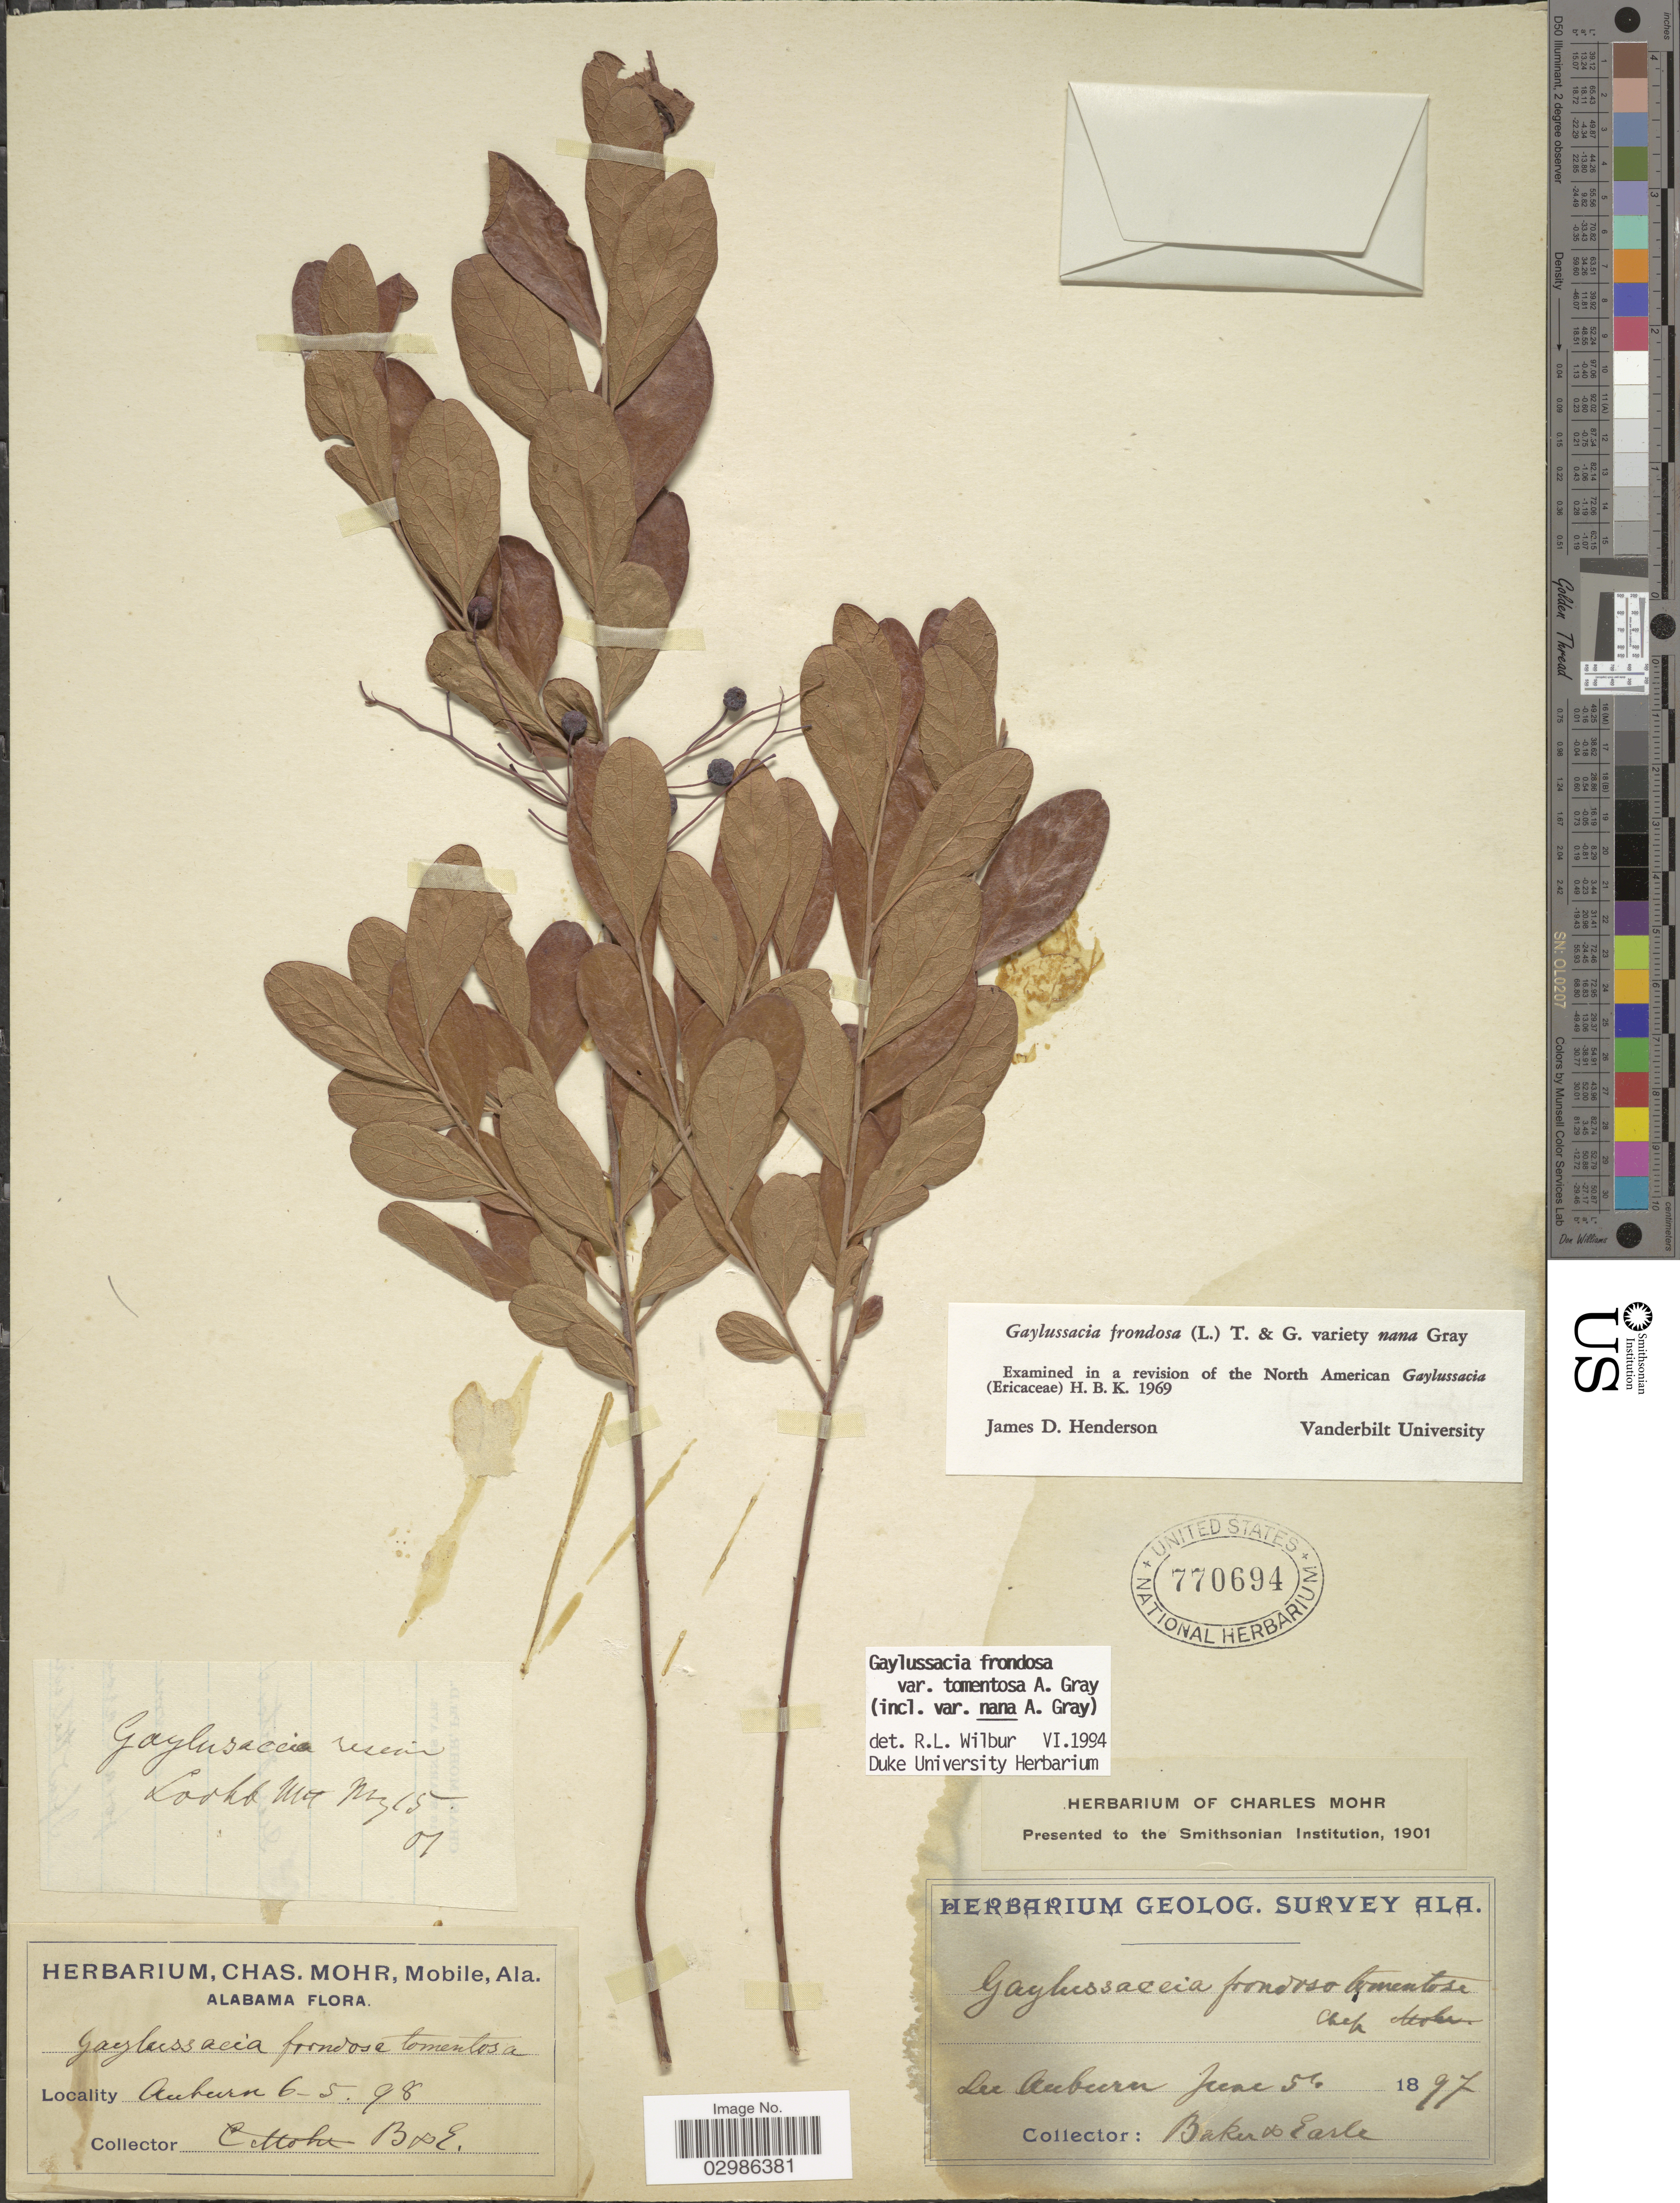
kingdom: Plantae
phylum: Tracheophyta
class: Magnoliopsida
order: Ericales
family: Ericaceae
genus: Gaylussacia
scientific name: Gaylussacia frondosa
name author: (L.) Torr. & A. Gray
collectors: -- Baker & -. Earle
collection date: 1897-06-05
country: United States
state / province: Alabama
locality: Auburn.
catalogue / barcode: US 770694